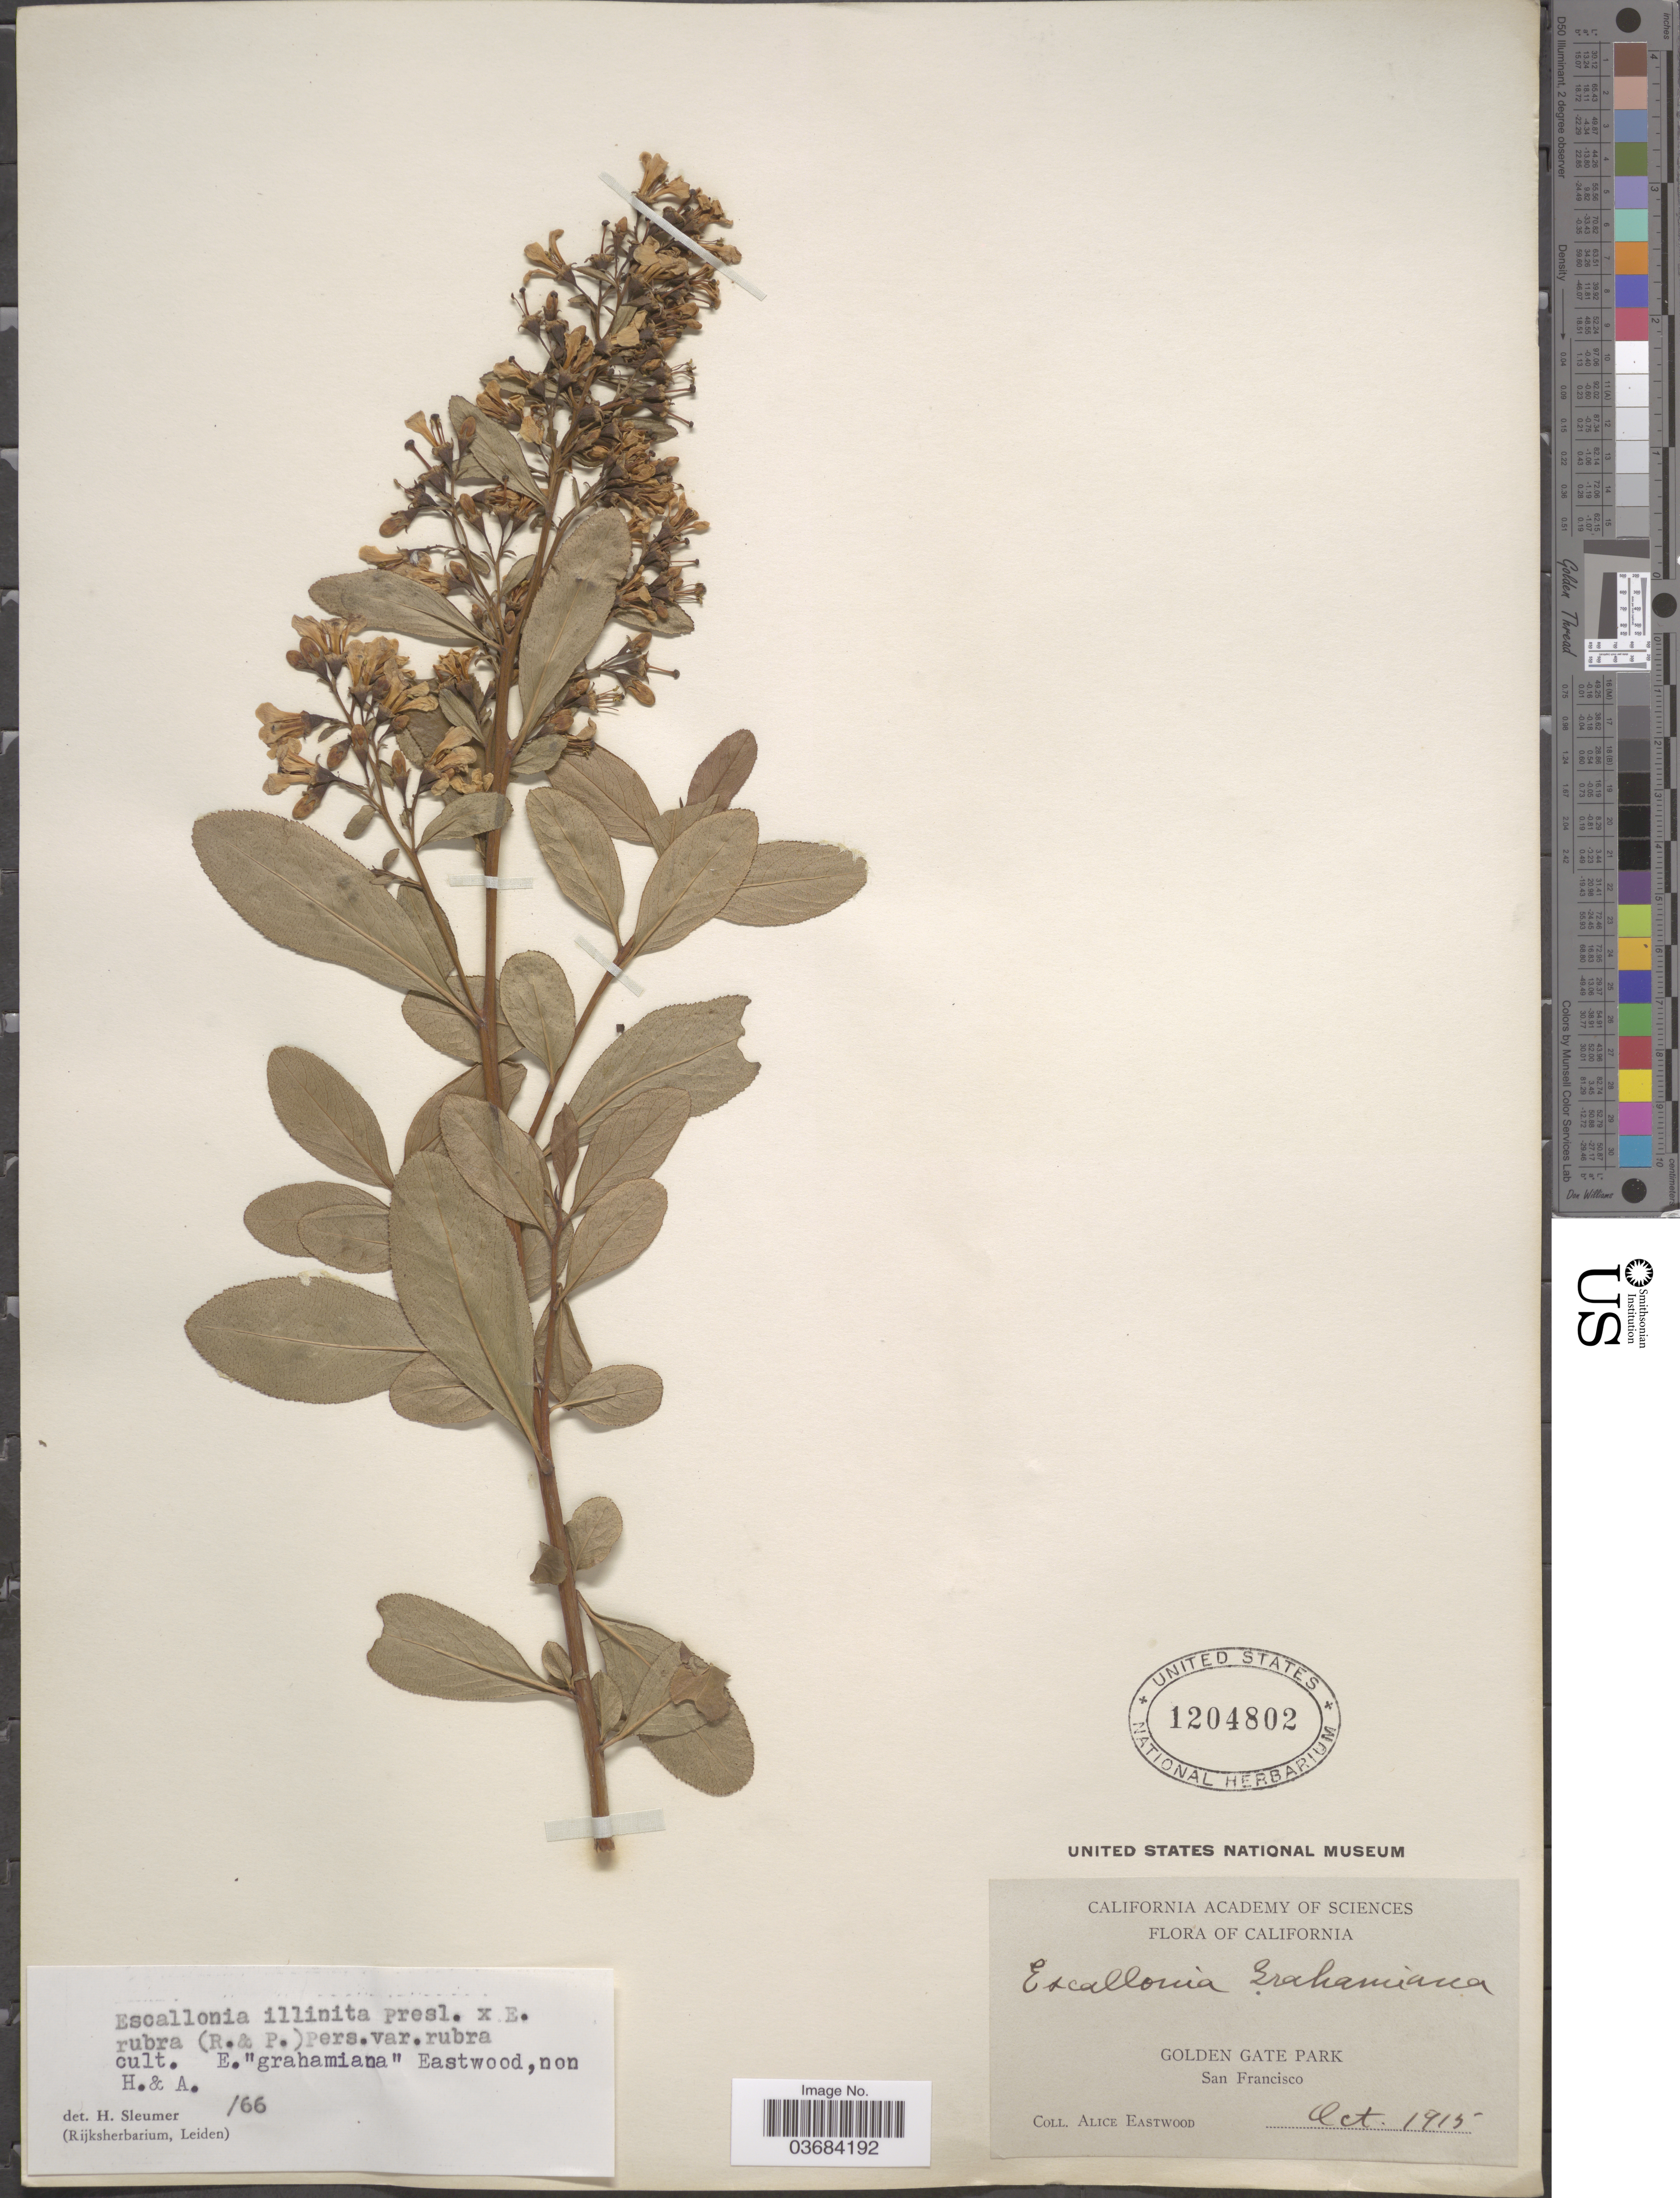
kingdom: Plantae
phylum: Tracheophyta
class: Magnoliopsida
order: Escalloniales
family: Escalloniaceae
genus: Escallonia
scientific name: Escallonia illinita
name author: C. Presl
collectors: A. Eastwood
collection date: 1915-10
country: United States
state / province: California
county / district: San Francisco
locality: Golden Gate Park. San Francisco.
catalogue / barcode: US 1204802